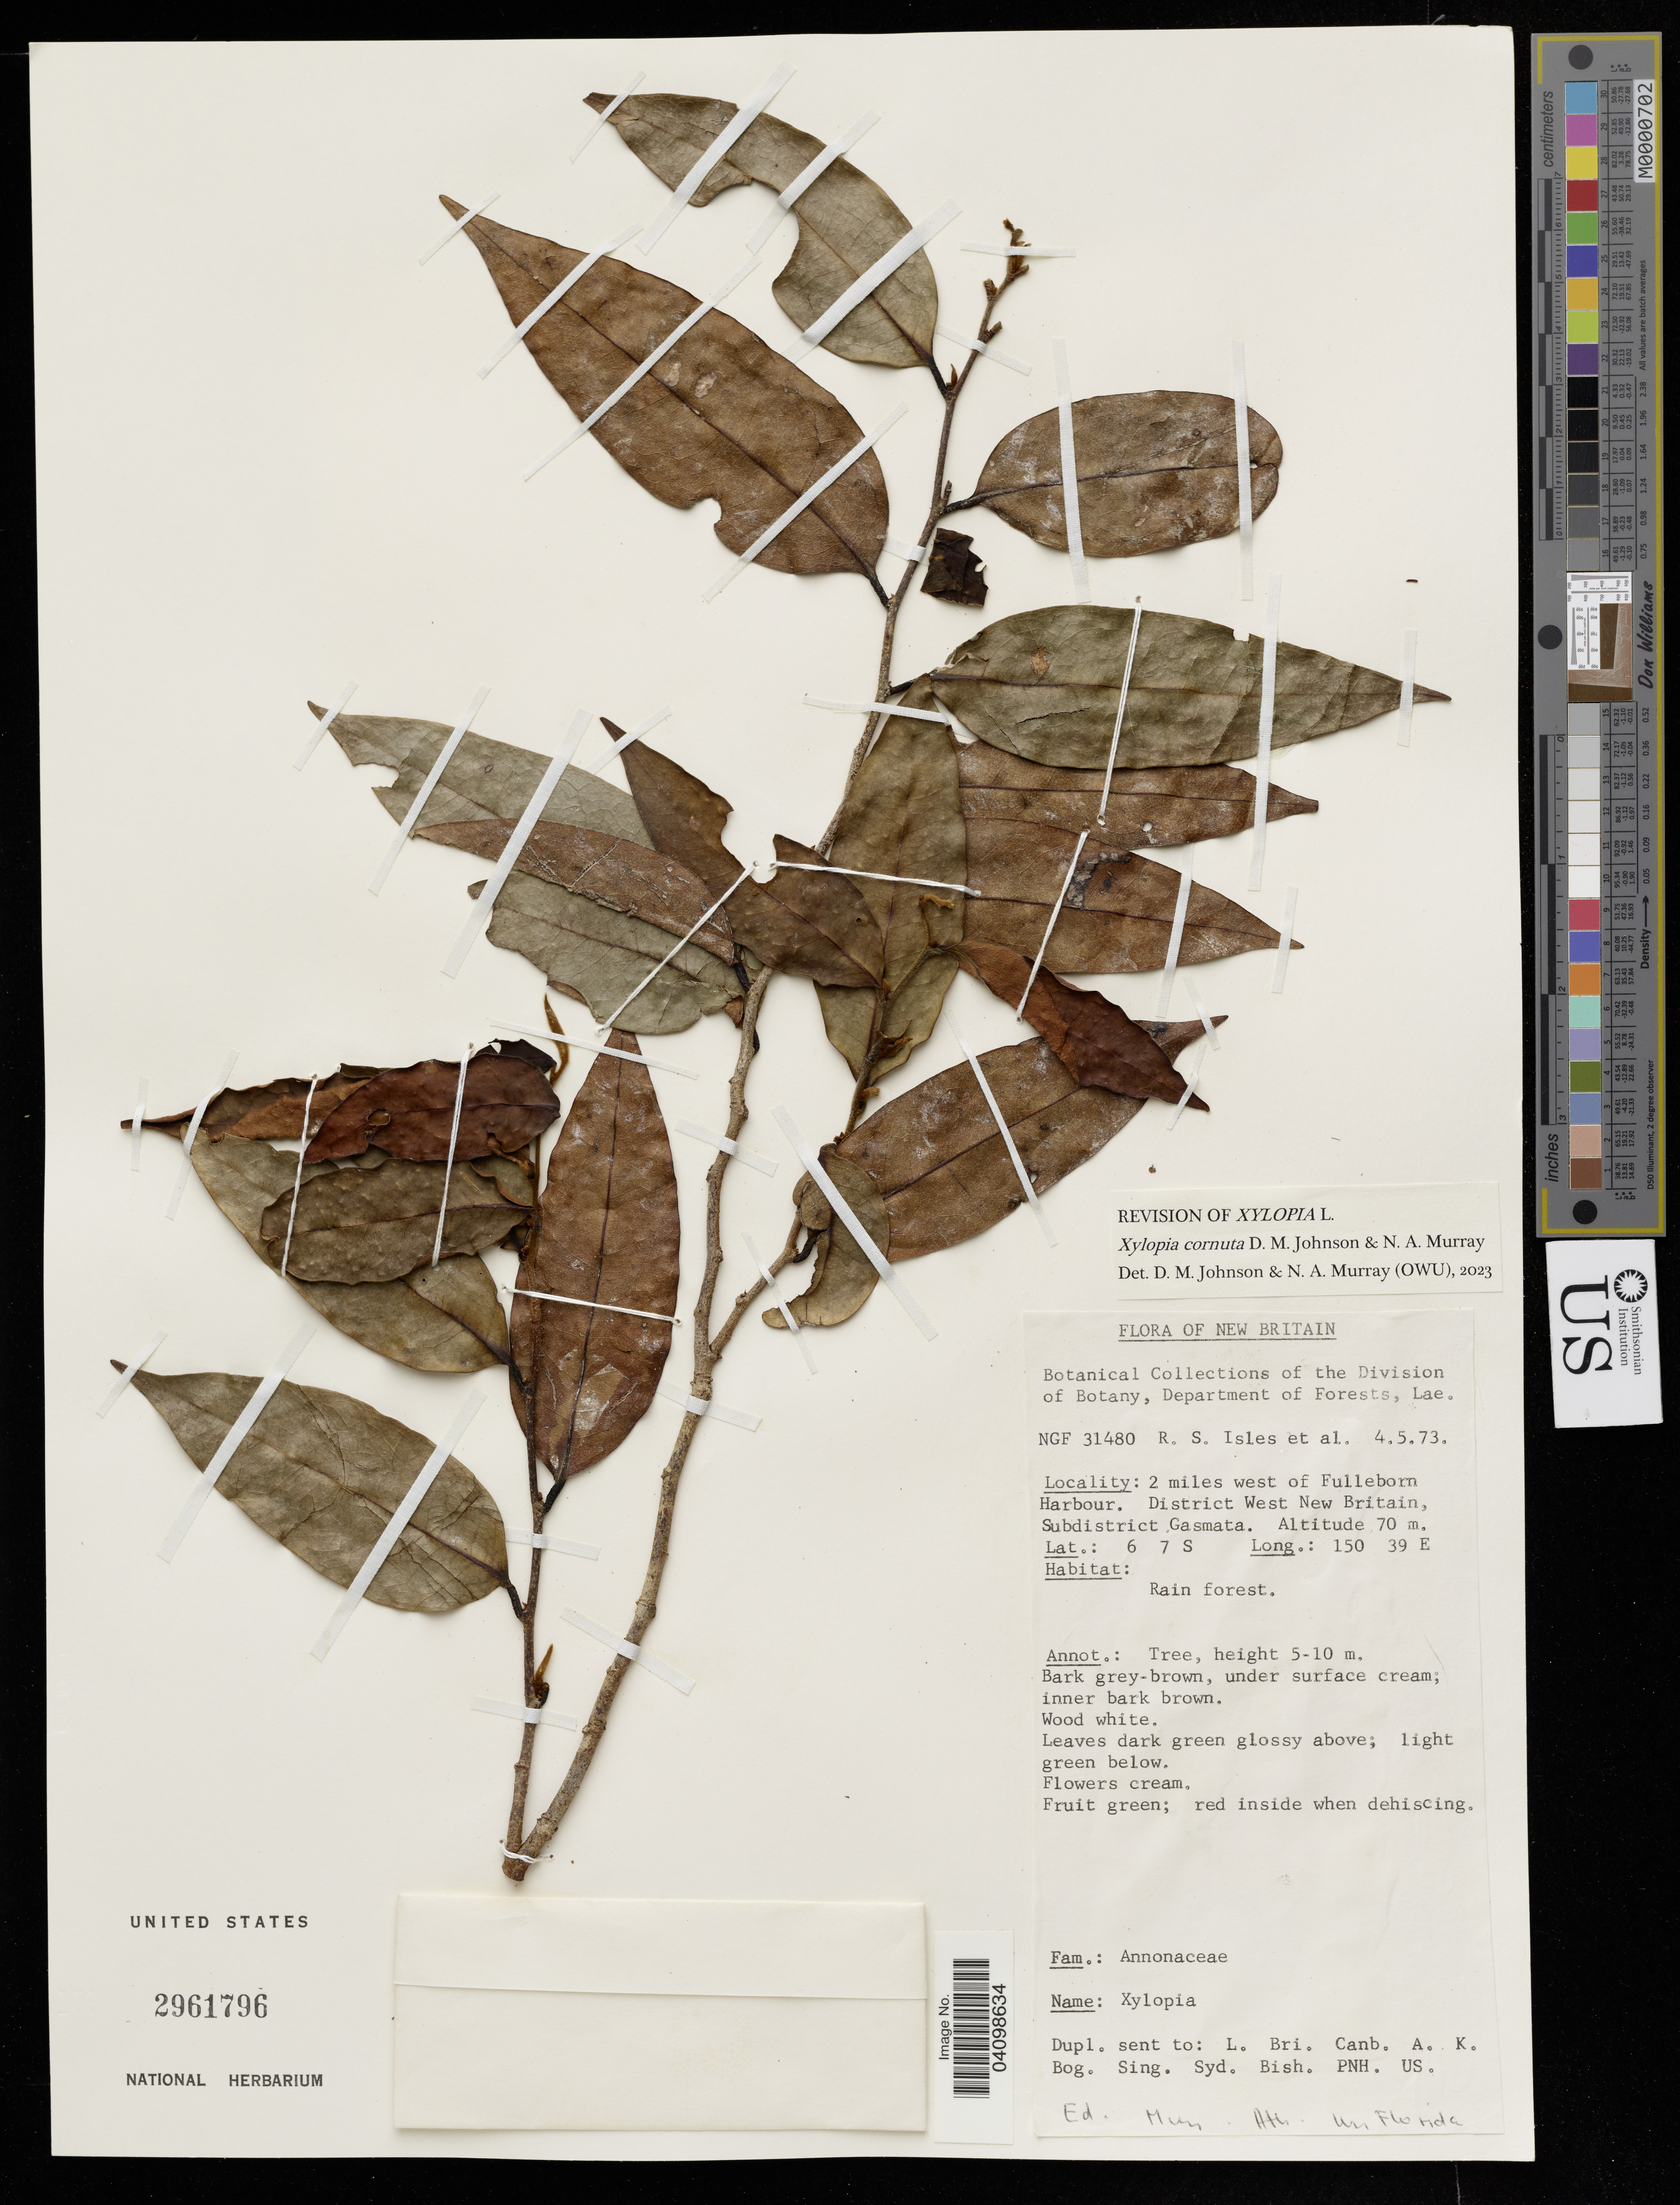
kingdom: Plantae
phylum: Tracheophyta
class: Magnoliopsida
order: Magnoliales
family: Annonaceae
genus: Xylopia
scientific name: Xylopia cornuta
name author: D.M. Johnson & N.A. Murray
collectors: R. Isles & et al.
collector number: NGF 31480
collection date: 1973-05-04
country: Papua New Guinea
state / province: West New Britain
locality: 2 miles west of Fulleborn Harbour.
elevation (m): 70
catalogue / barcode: US 2961796